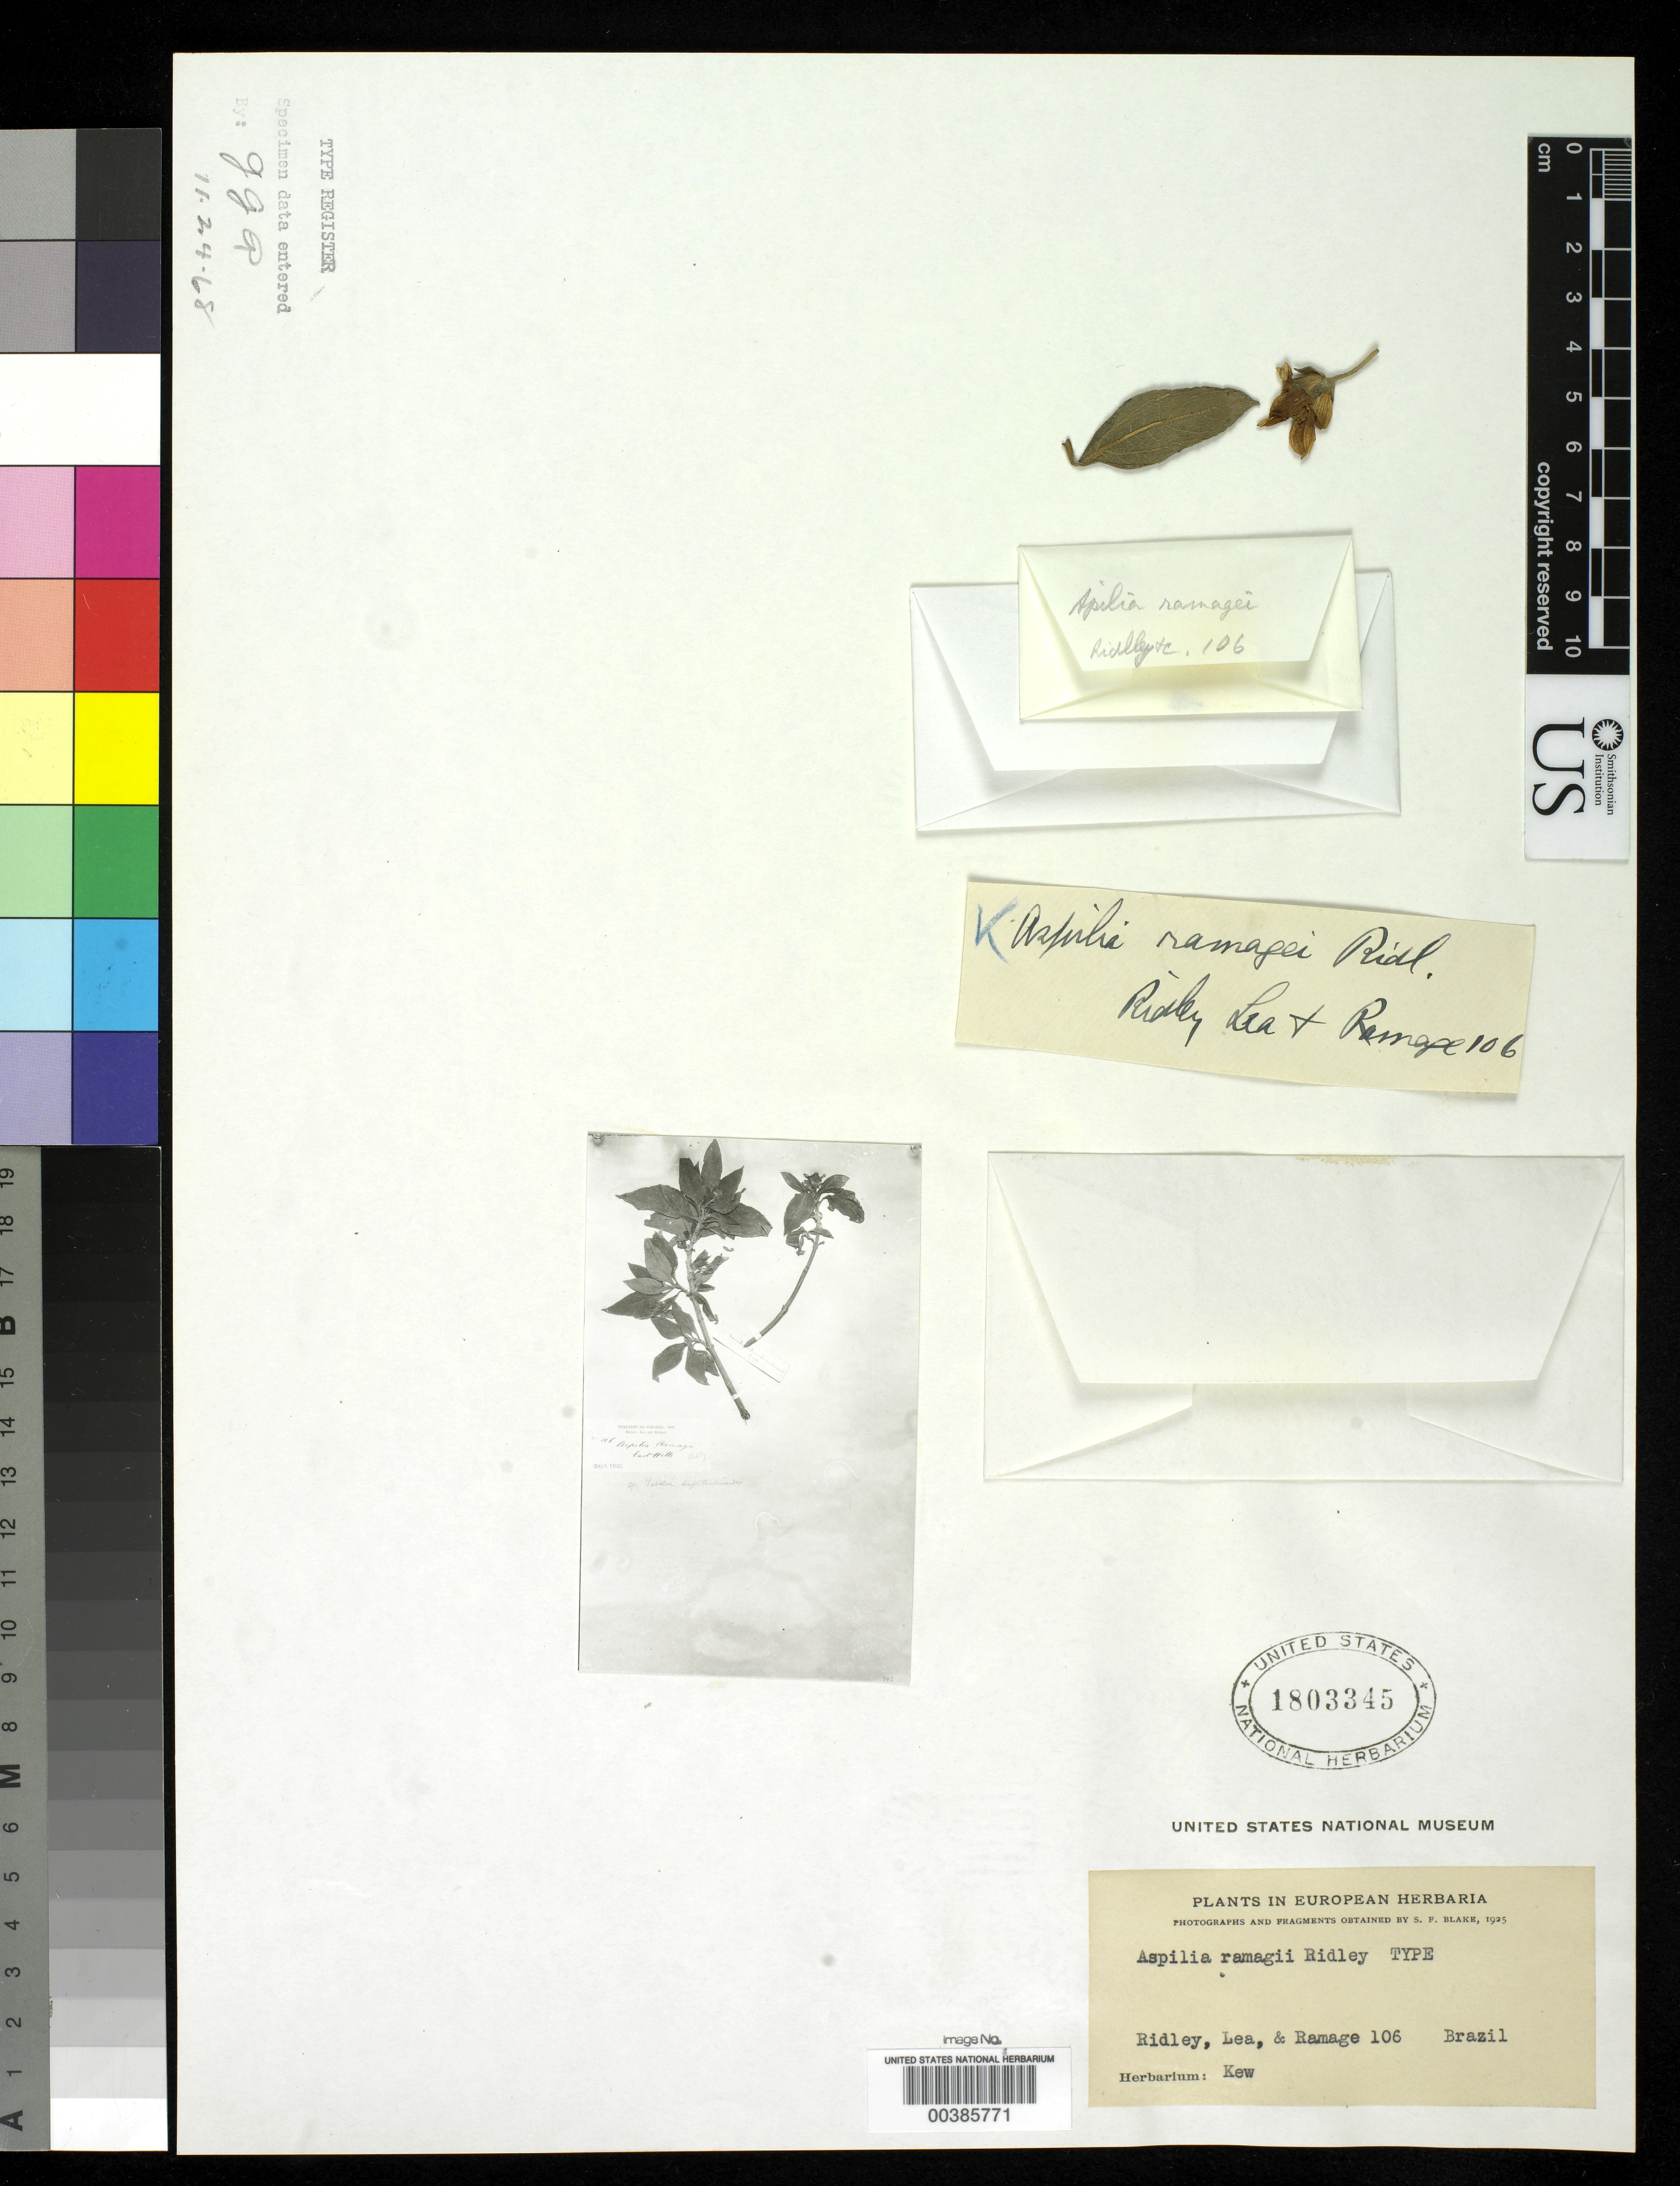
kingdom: Plantae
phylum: Tracheophyta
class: Magnoliopsida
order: Asterales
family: Asteraceae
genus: Aspilia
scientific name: Aspilia ramagii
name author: Ridl.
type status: Type Fragment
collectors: H. N. Ridley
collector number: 106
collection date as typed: Sep 1891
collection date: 1891-09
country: Brazil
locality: East hills.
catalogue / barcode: US 1803345